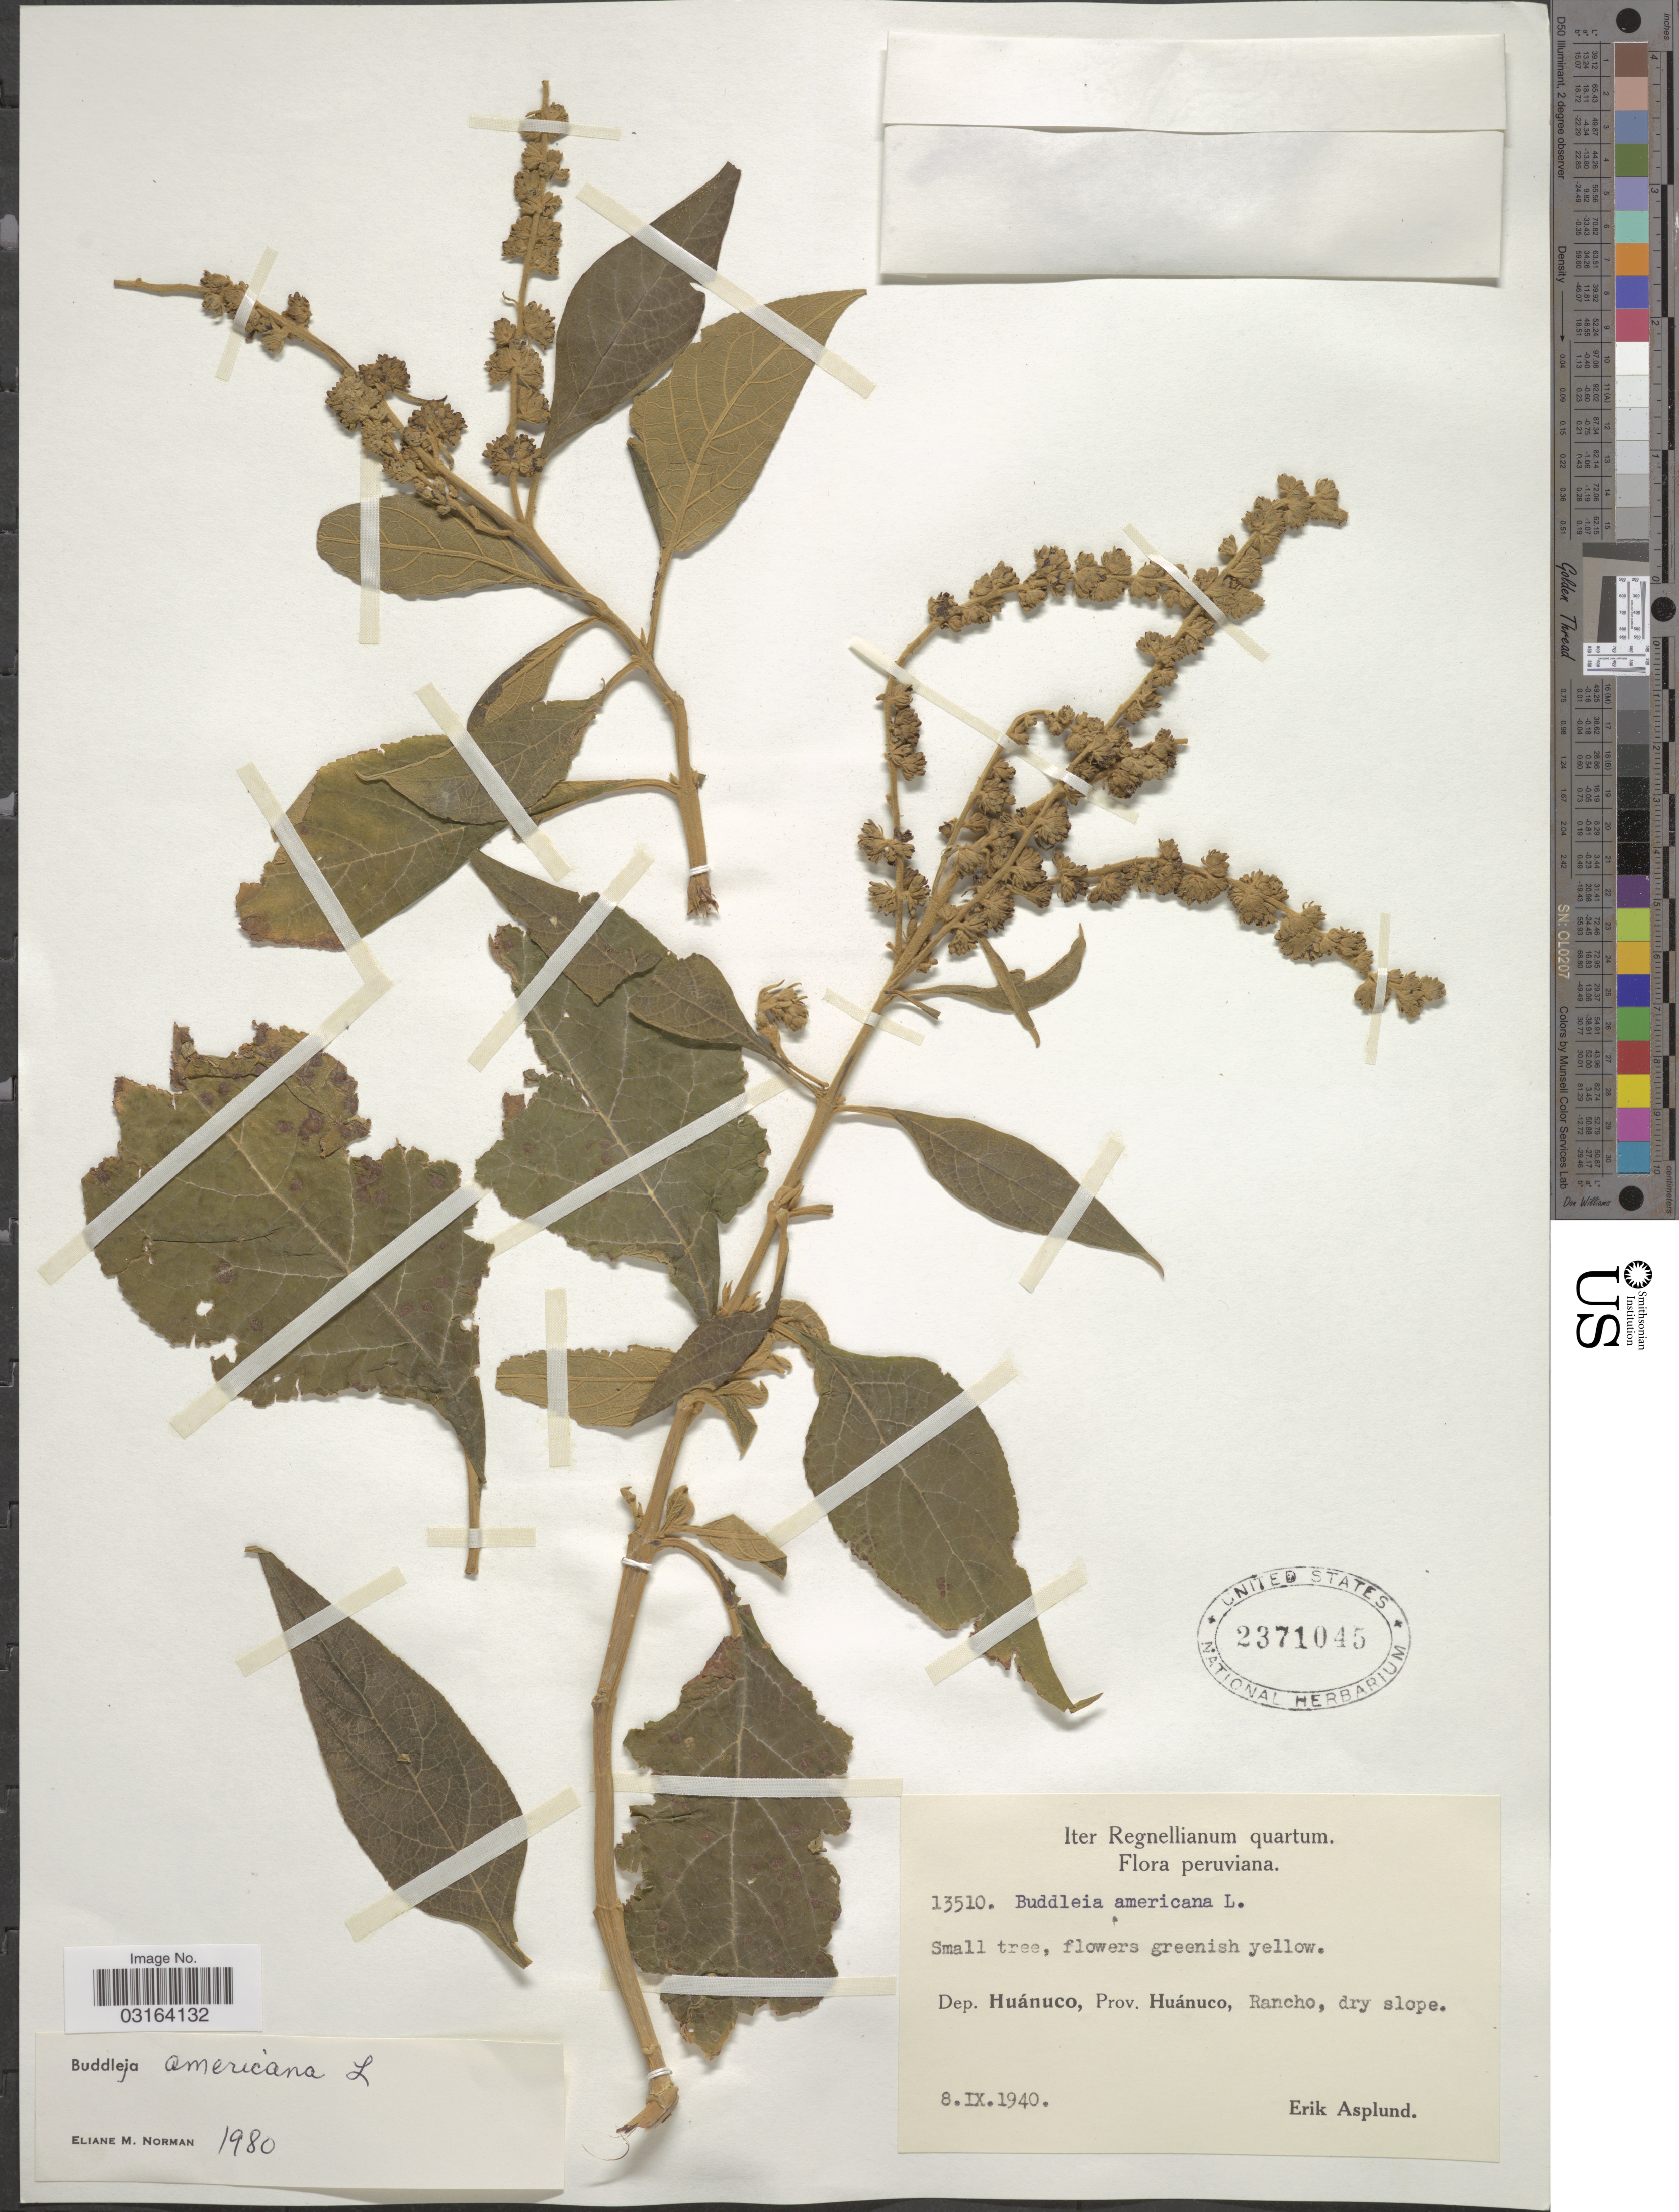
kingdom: Plantae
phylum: Tracheophyta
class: Magnoliopsida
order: Lamiales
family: Scrophulariaceae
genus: Buddleja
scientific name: Buddleja americana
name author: L.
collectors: E. Asplund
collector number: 13510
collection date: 1940-09-08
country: Peru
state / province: Huánuco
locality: Dep. Huánuco, Prov. Huánuco, Rancho, dry slope.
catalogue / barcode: US 2371045